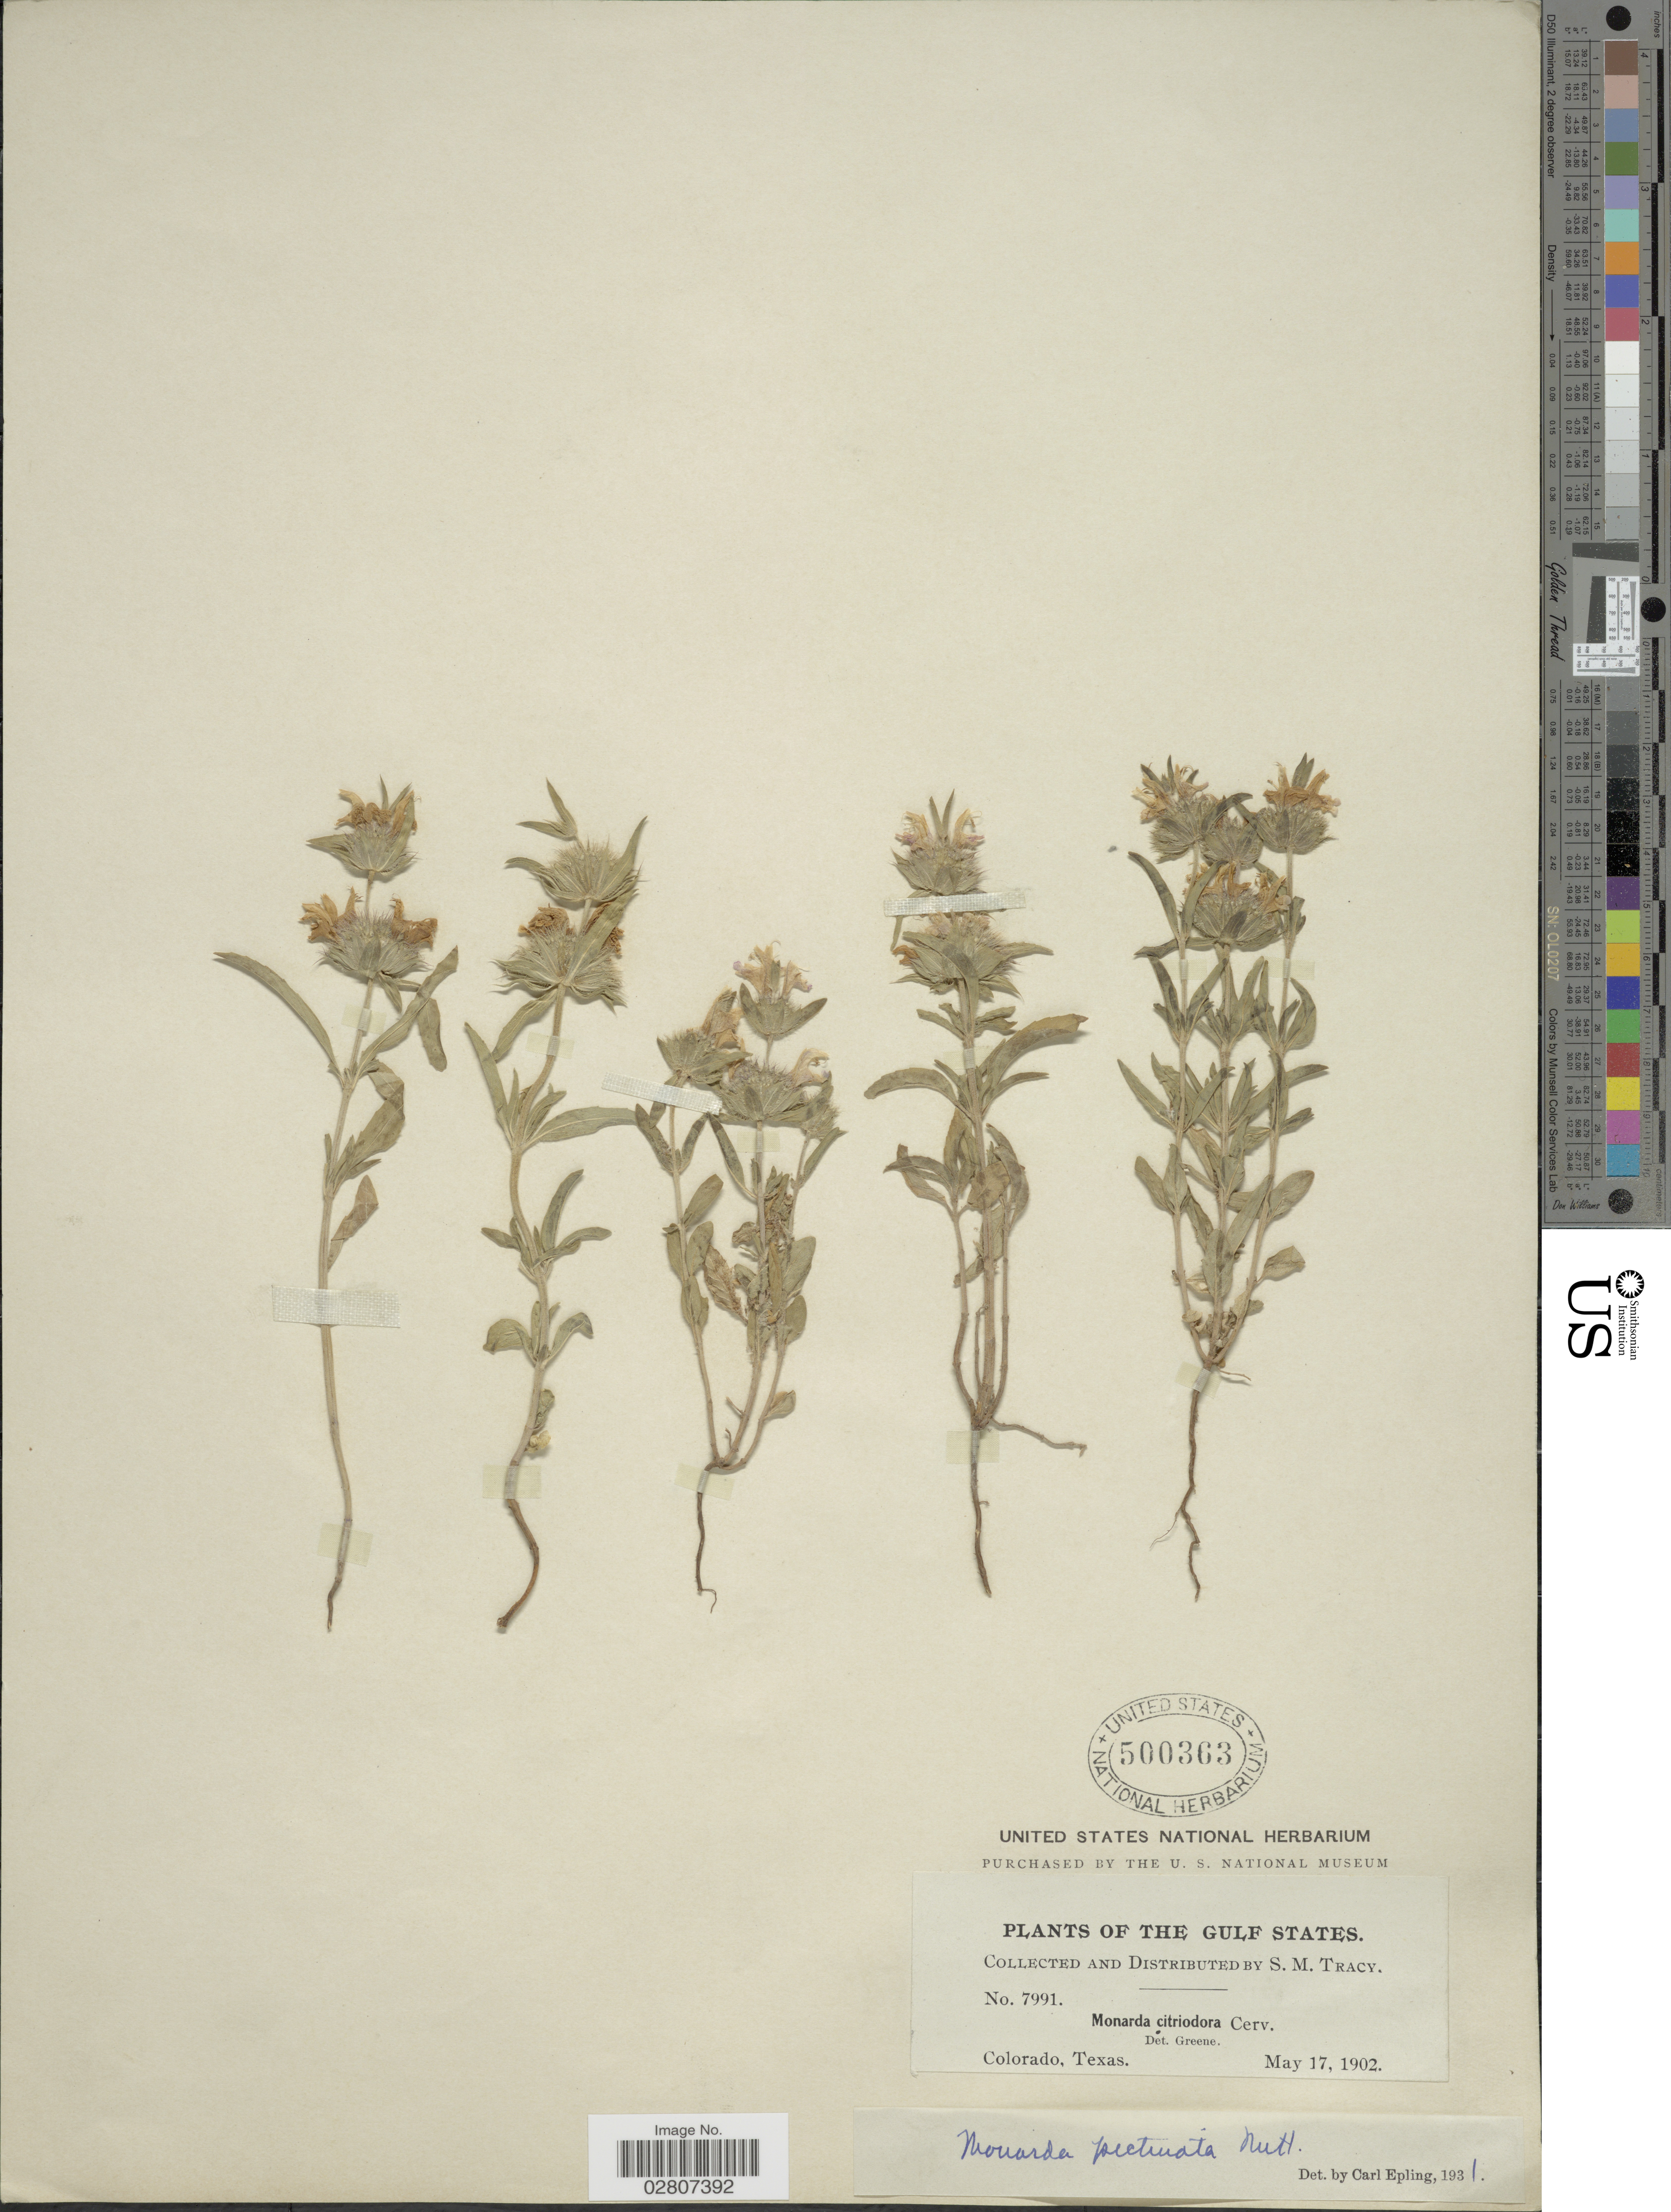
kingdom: Plantae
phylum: Tracheophyta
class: Magnoliopsida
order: Lamiales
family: Lamiaceae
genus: Monarda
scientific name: Monarda pectinata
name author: Nutt.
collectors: S. M. Tracy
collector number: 7991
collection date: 1902-05-17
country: United States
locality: Gulf States. Colorado, Texas.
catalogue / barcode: US 500363